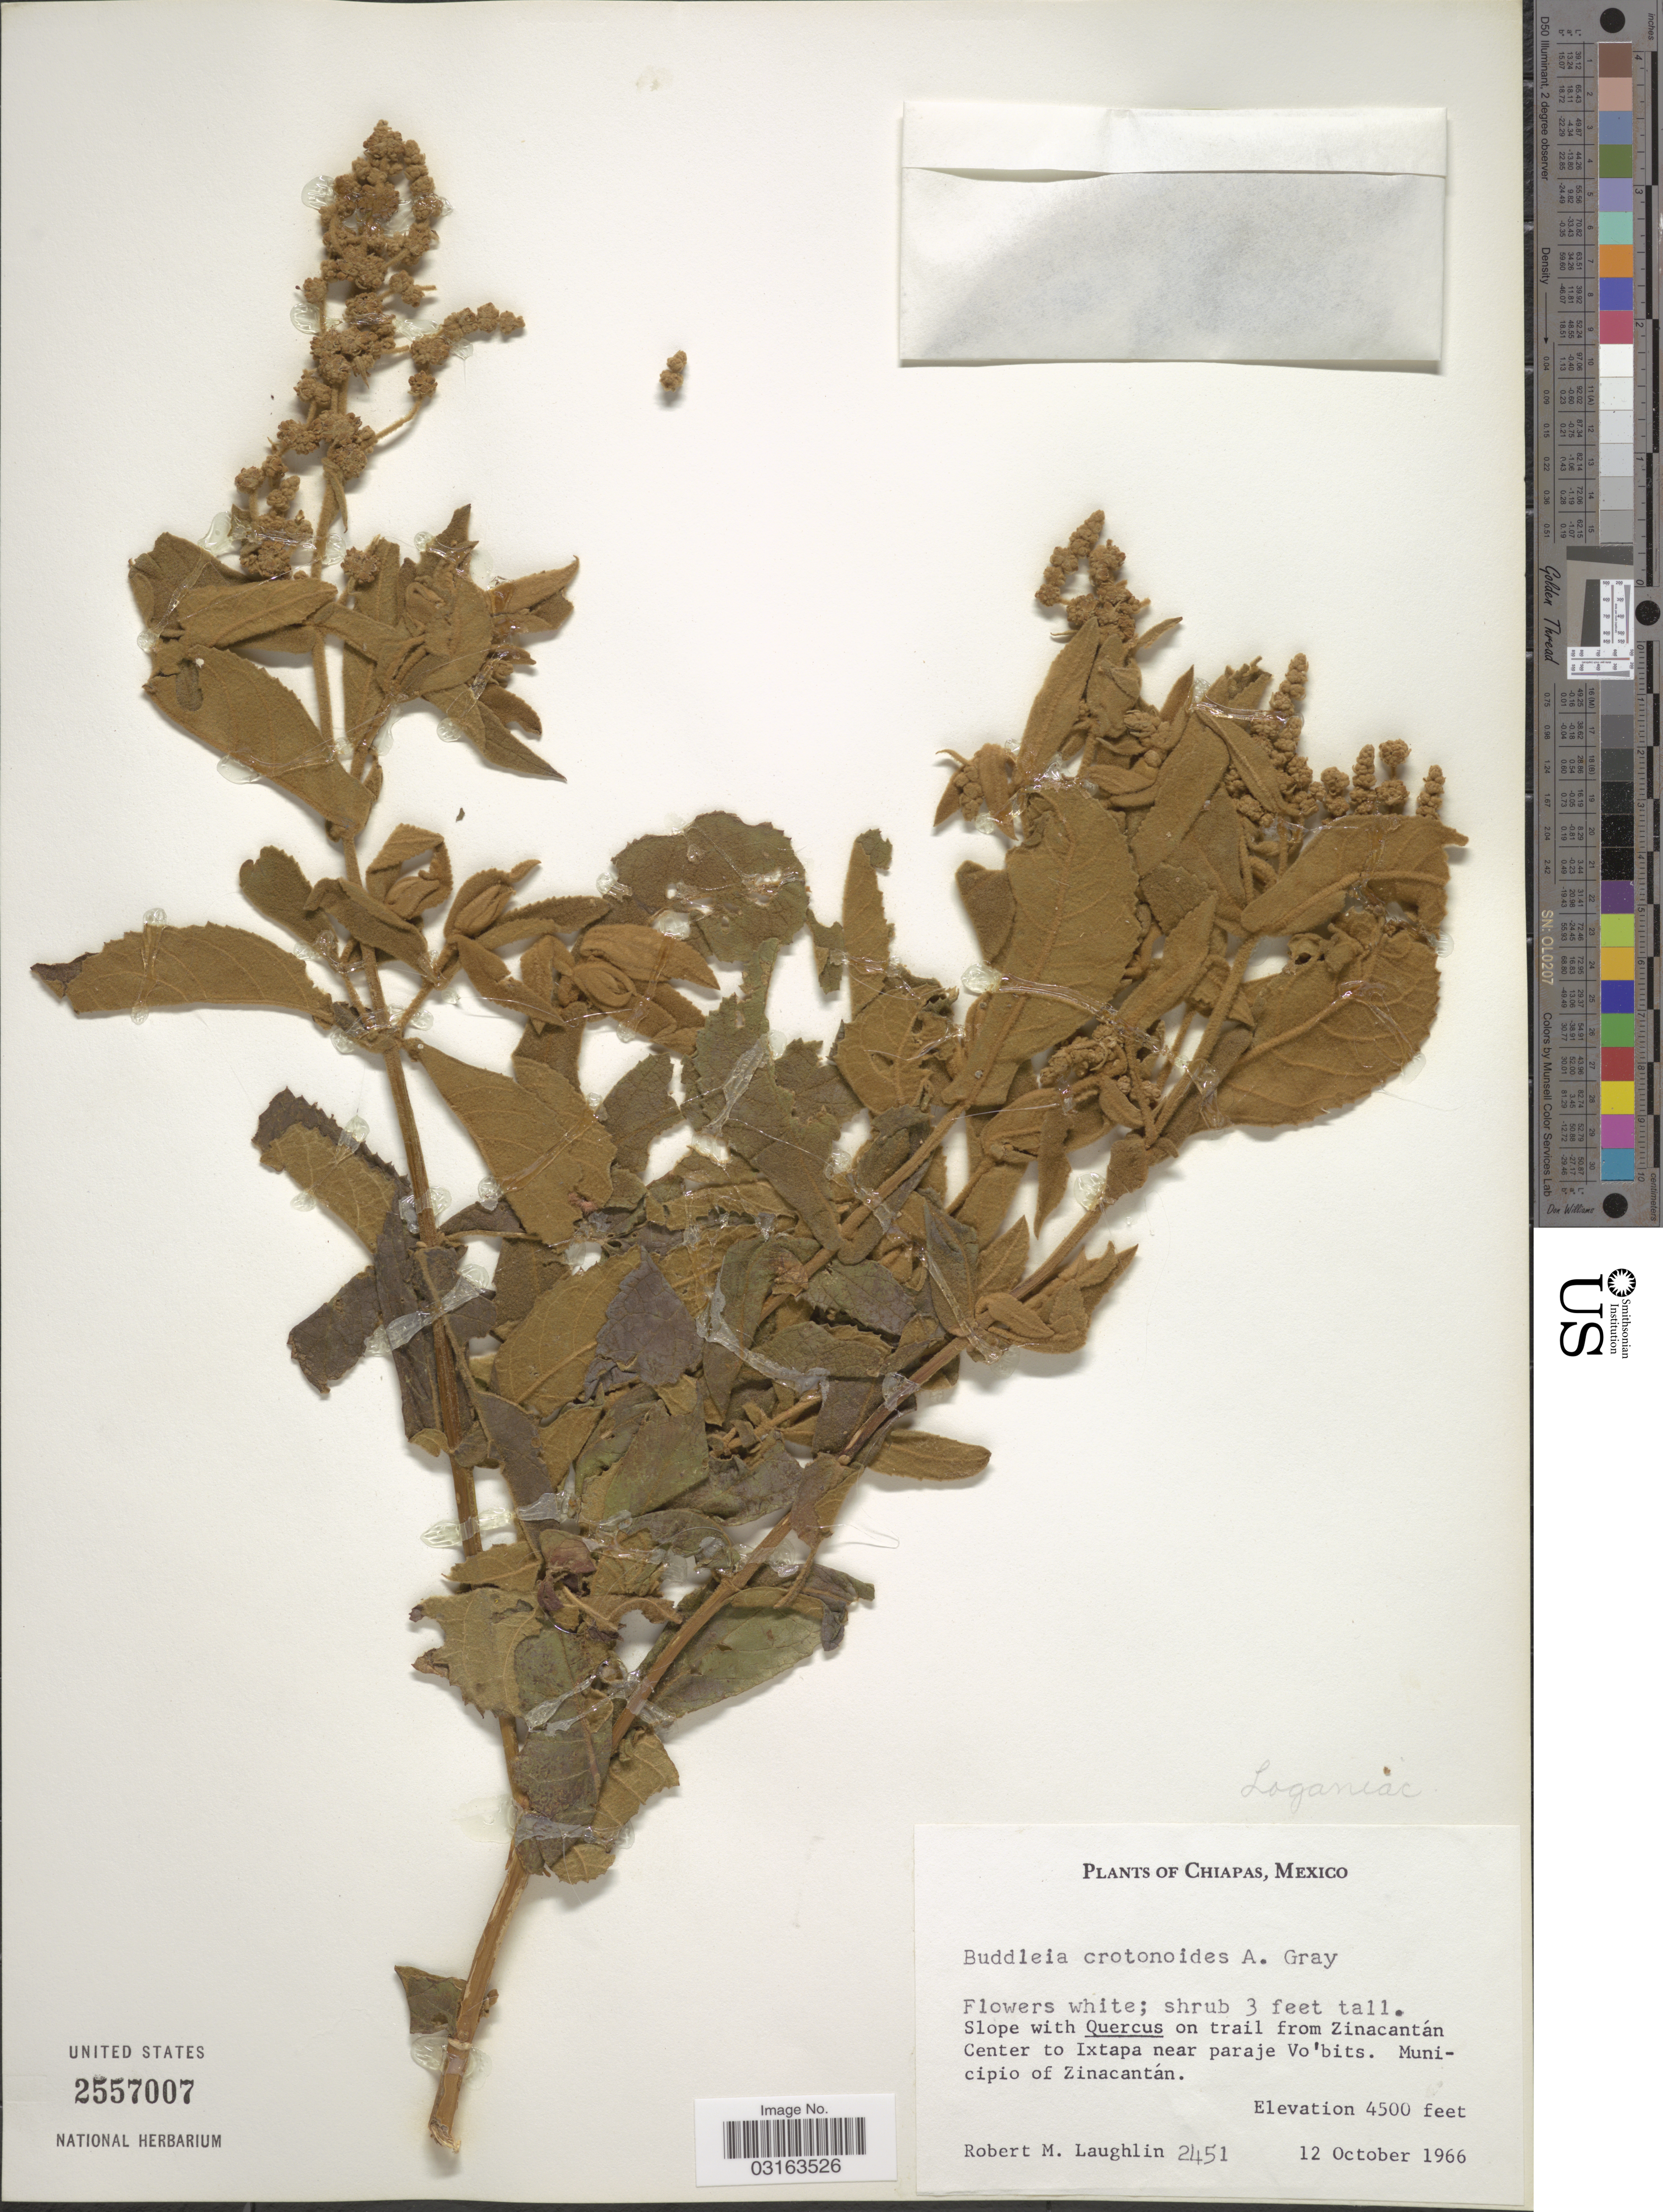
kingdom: Plantae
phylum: Tracheophyta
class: Magnoliopsida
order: Lamiales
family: Scrophulariaceae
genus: Buddleja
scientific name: Buddleja crotonoides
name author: A. Gray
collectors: R. M. Laughlin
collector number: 2451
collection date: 1966-10-12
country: Mexico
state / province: Chiapas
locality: On trail from Zinacantán Center to Ixtapa near paraje Vo'bits. Municipio of Zinacantán.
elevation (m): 1372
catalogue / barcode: US 2557007